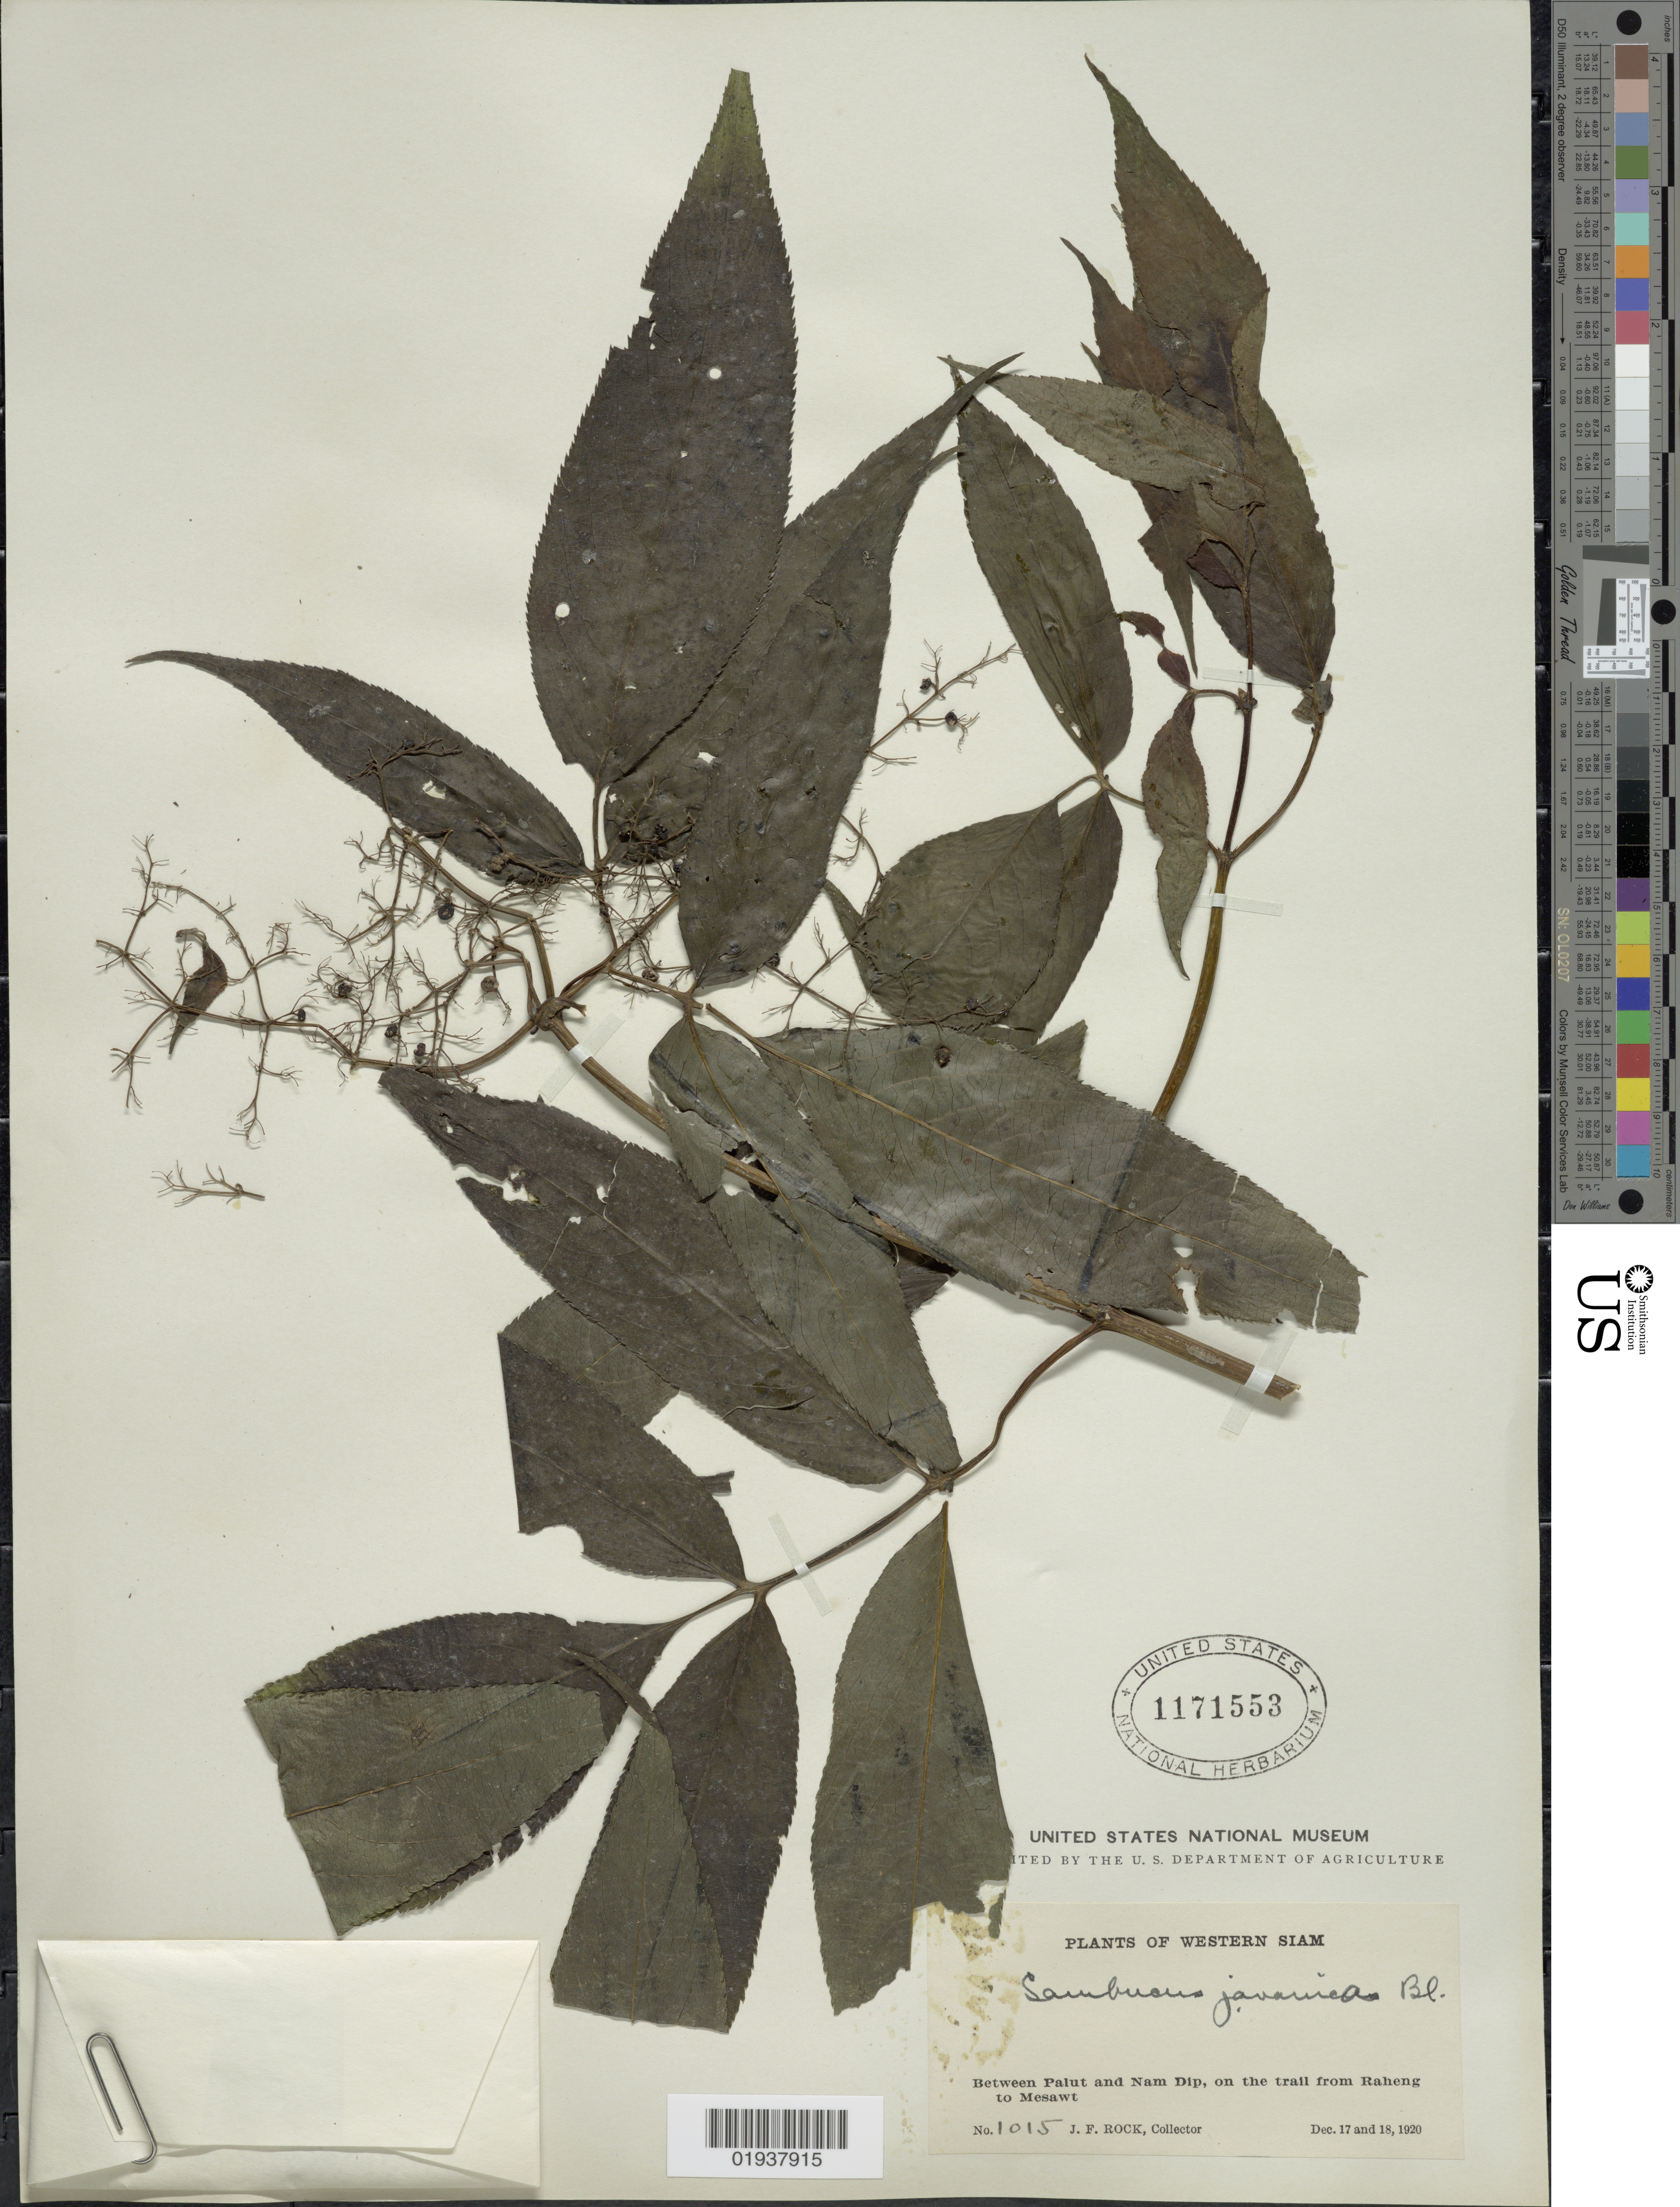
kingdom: Plantae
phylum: Tracheophyta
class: Magnoliopsida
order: Dipsacales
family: Viburnaceae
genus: Sambucus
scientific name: Sambucus javanica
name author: Blume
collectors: J. Rock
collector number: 1015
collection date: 1920-12-17/1920-12-18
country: Thailand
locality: Western Siam, Between Palut and Nam Dip, on the trail from Raheng to Mesawt.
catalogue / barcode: US 1171553